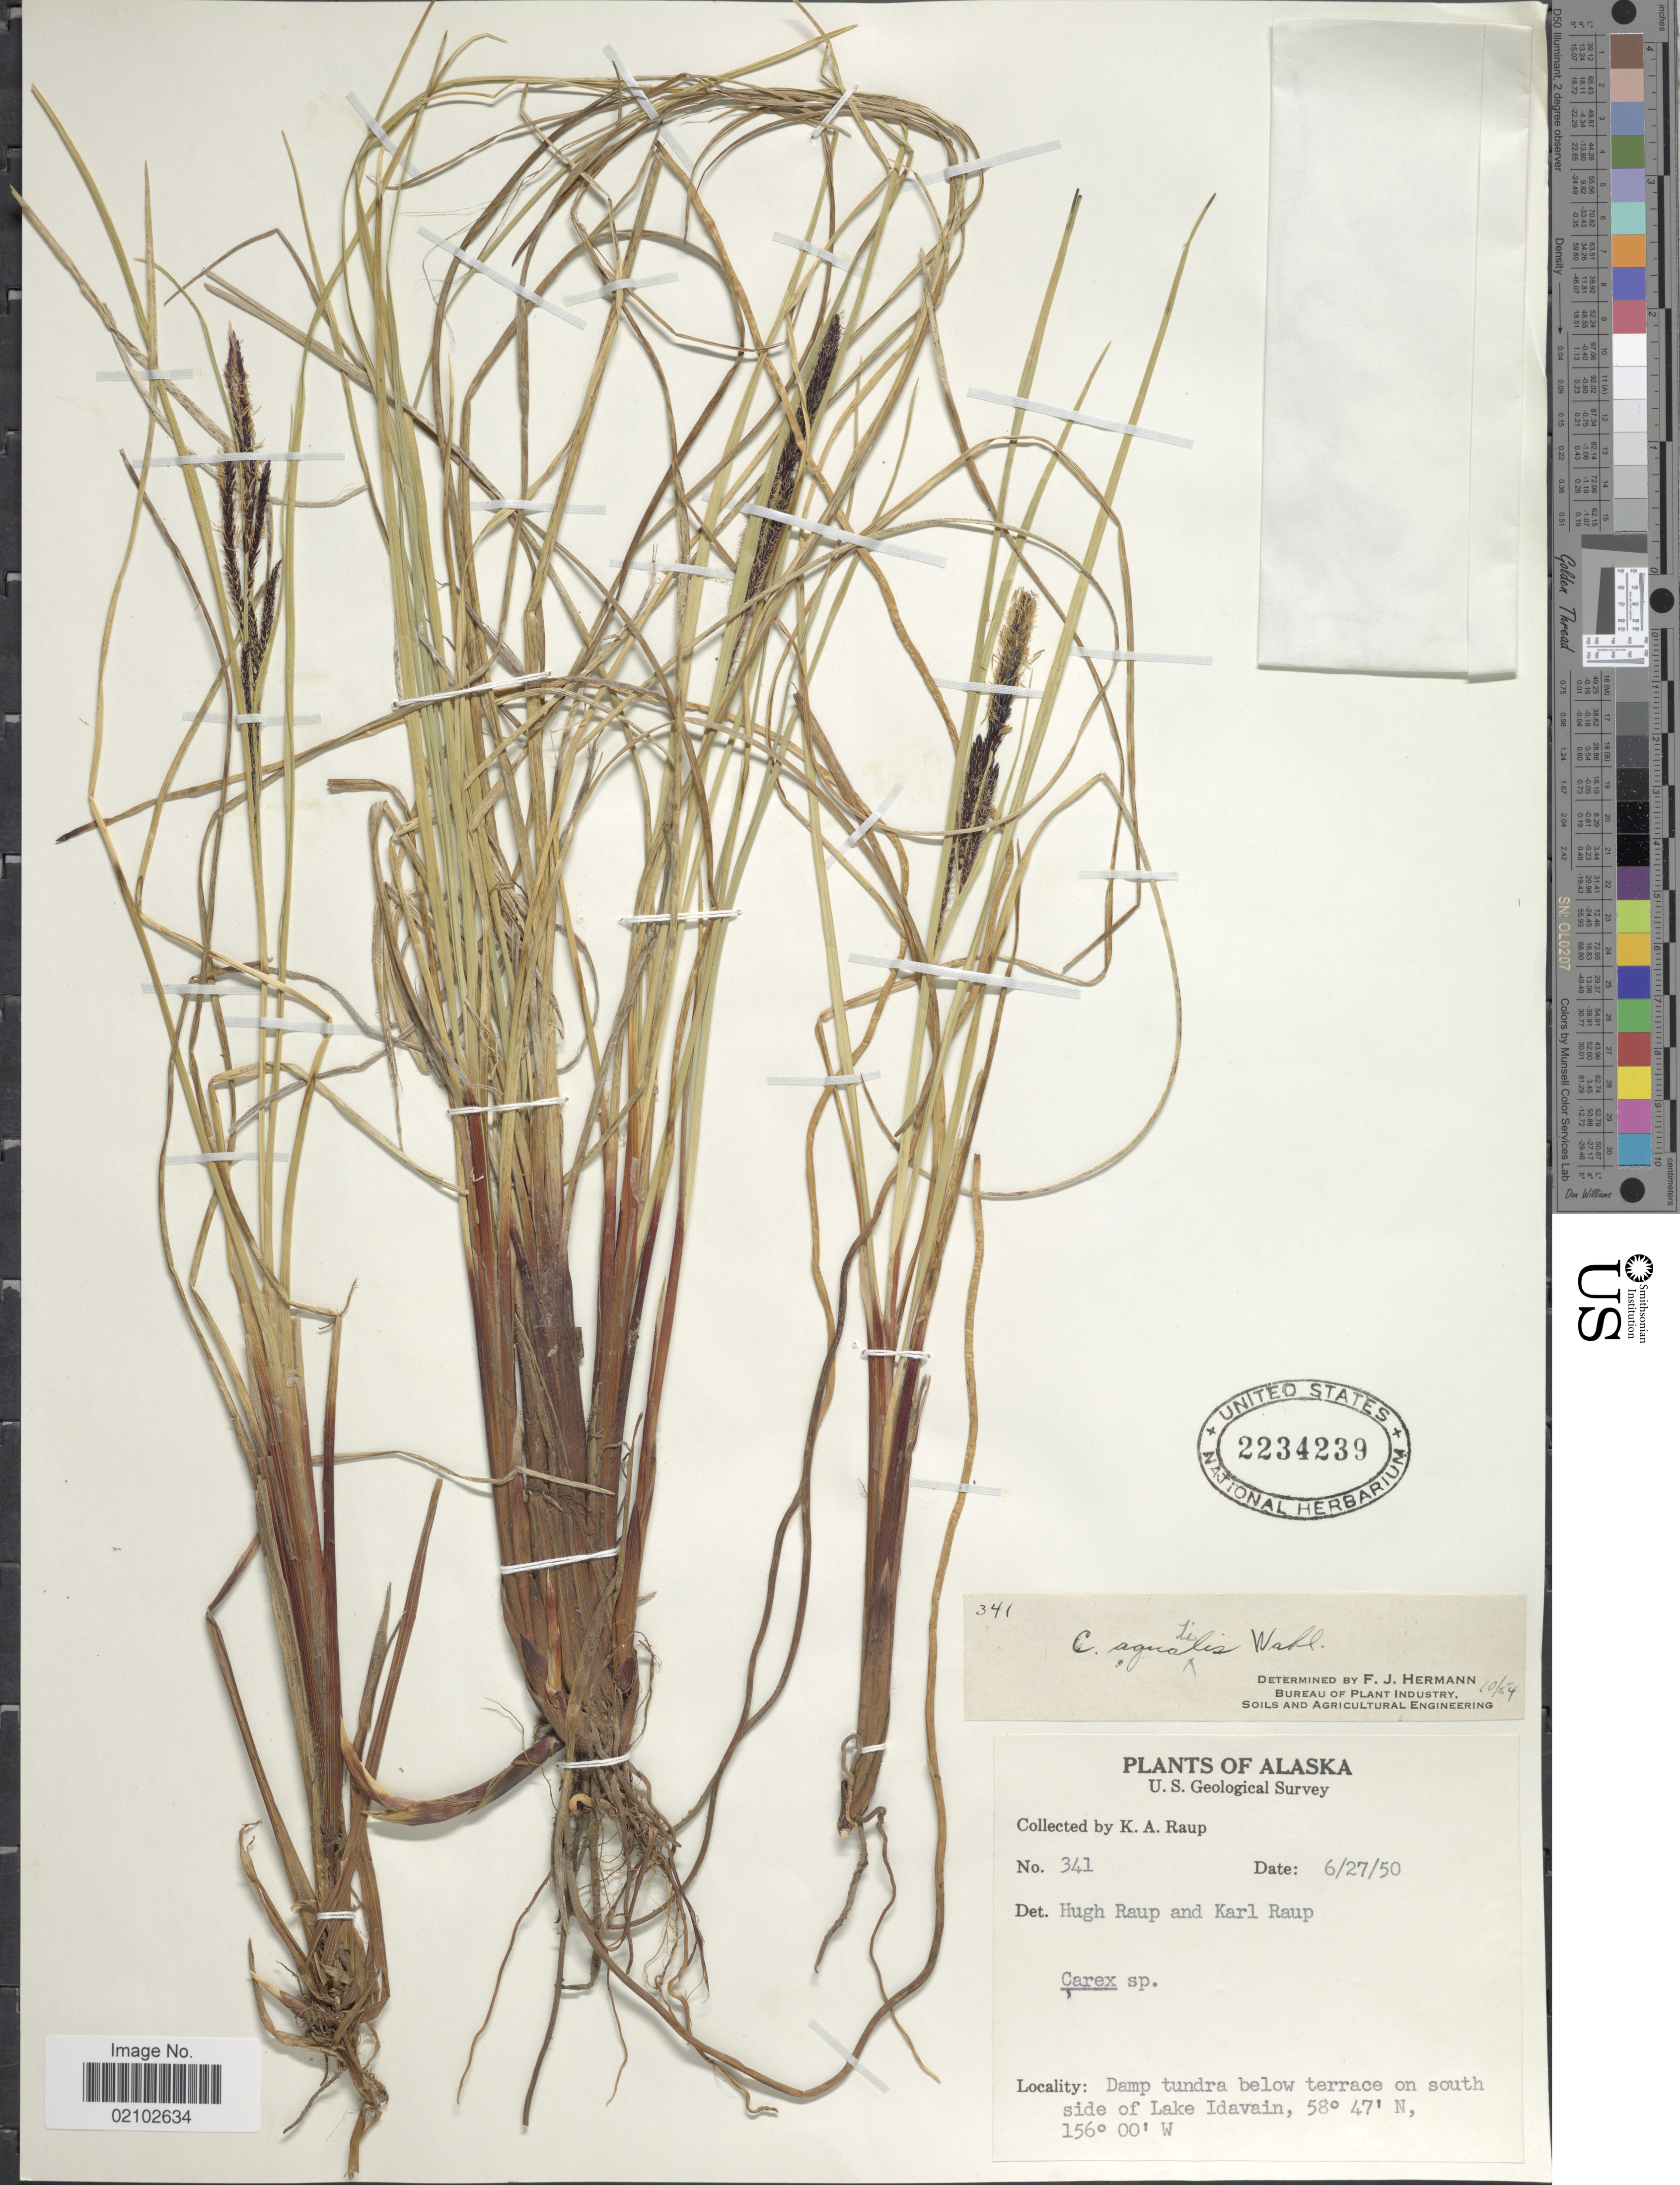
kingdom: Plantae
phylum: Tracheophyta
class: Liliopsida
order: Poales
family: Cyperaceae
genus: Carex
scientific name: Carex aquatilis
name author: Wahlenb.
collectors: K. Raup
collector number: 341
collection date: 1950-06-27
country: United States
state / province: Alaska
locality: Damp tundra below terrace on south side of Lake Idavain.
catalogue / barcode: US 2234239